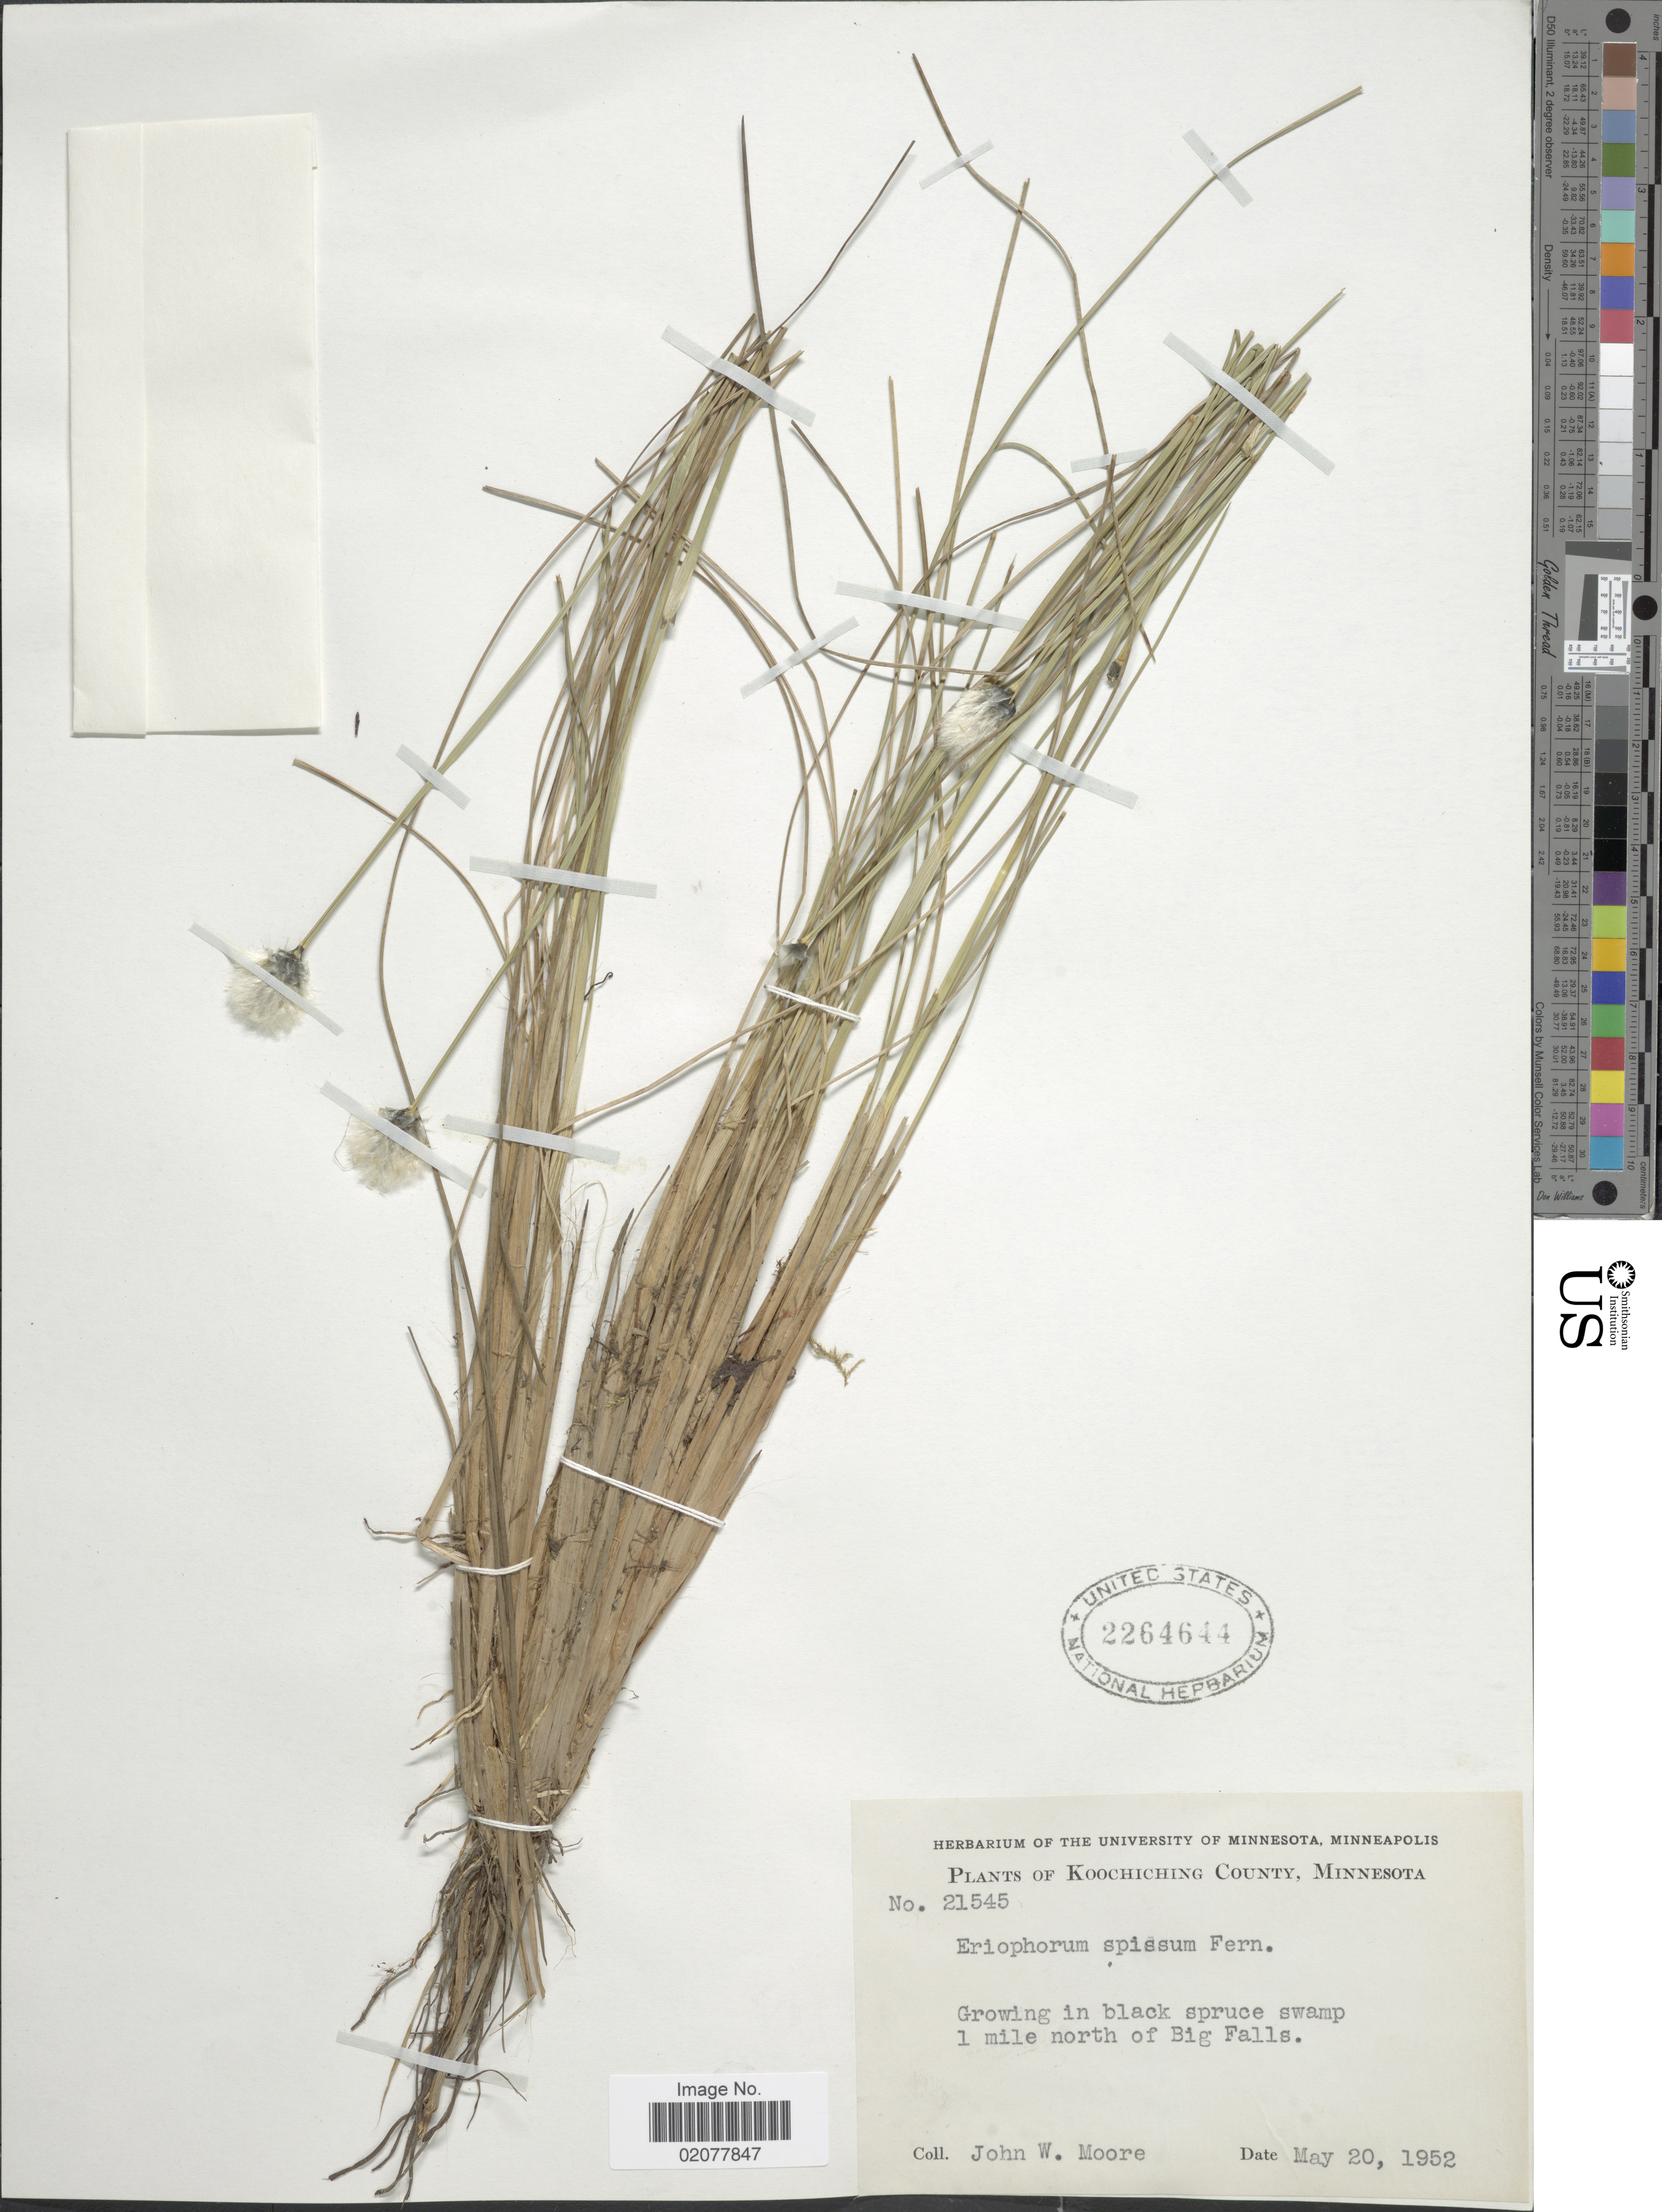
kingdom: Plantae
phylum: Tracheophyta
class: Liliopsida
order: Poales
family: Cyperaceae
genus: Eriophorum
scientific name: Eriophorum spissum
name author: Fernald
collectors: J. Moore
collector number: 21545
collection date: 1952-05-20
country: United States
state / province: Minnesota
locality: Koochiching County. Growing in black spruce swamp 1 mile north of Big Falls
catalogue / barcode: US 2264644